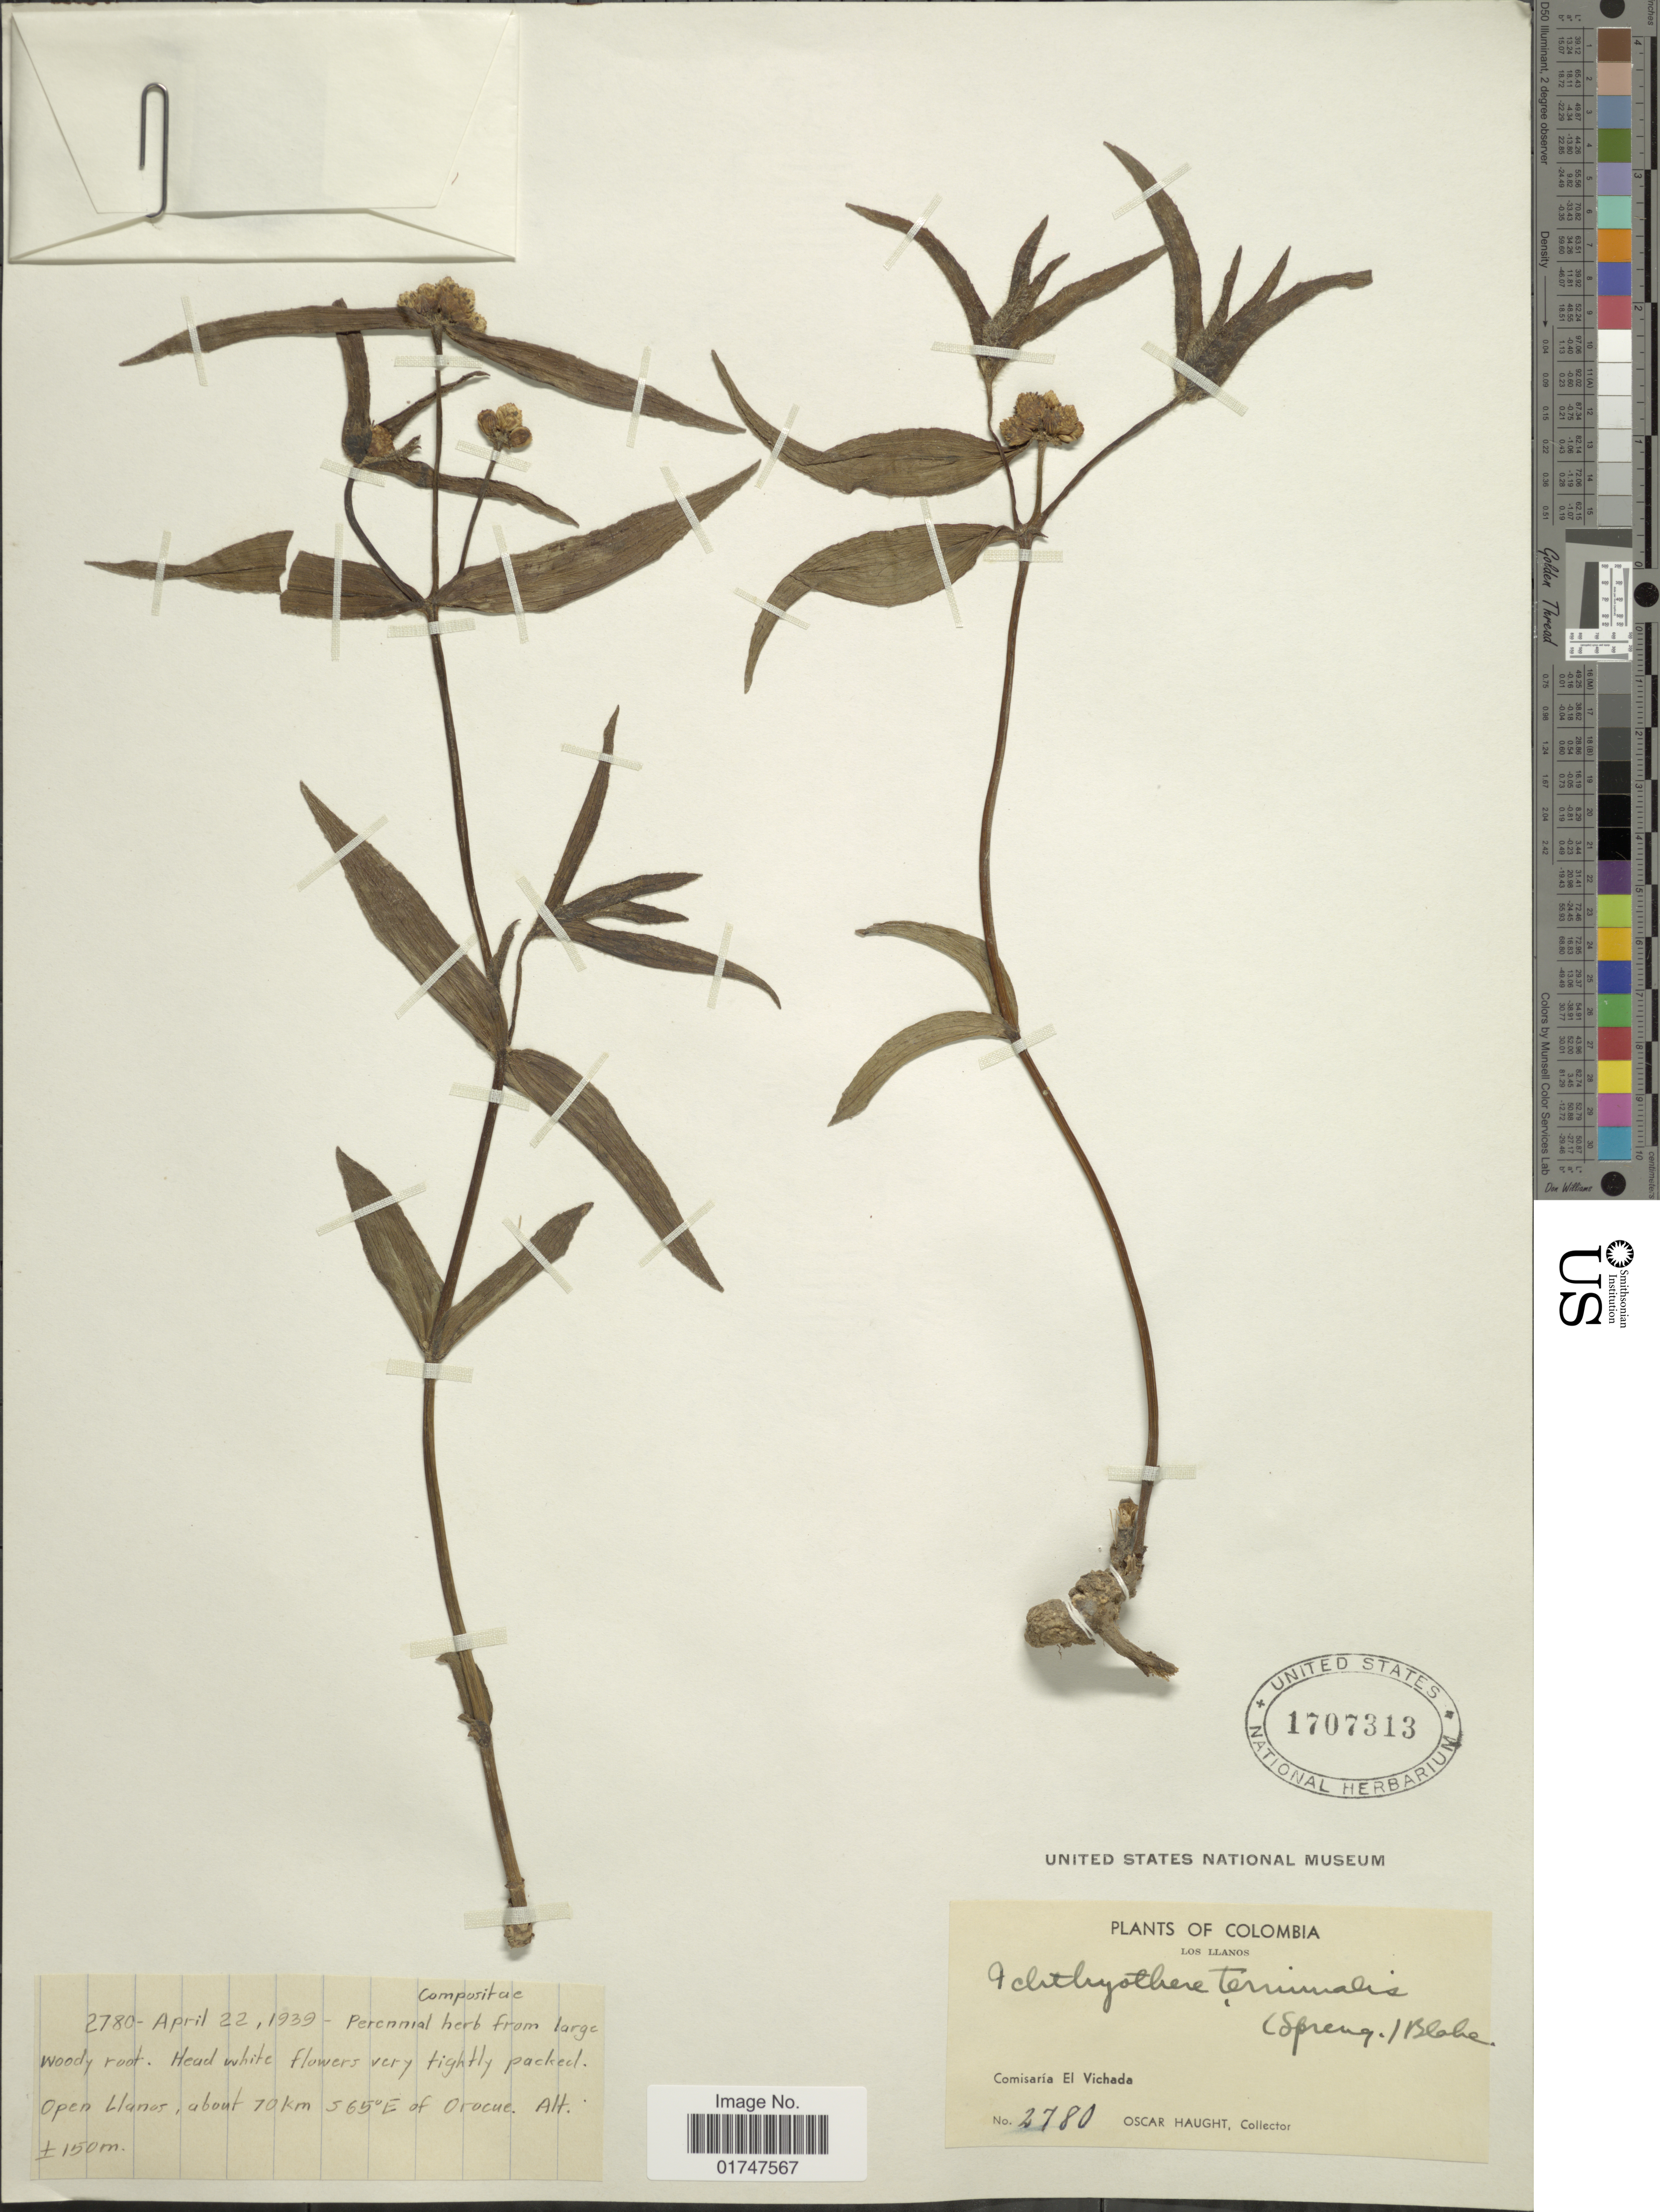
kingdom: Plantae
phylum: Tracheophyta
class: Magnoliopsida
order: Asterales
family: Asteraceae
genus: Ichthyothere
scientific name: Ichthyothere terminalis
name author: (Spreng.) S.F. Blake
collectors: O. L. Haught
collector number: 2780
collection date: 1939-04-22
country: Colombia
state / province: Vichada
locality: Los Llanos. Comisaria El Vichada. Open Llanos, about 70 km S 65° E of Orocue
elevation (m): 150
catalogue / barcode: US 1707313